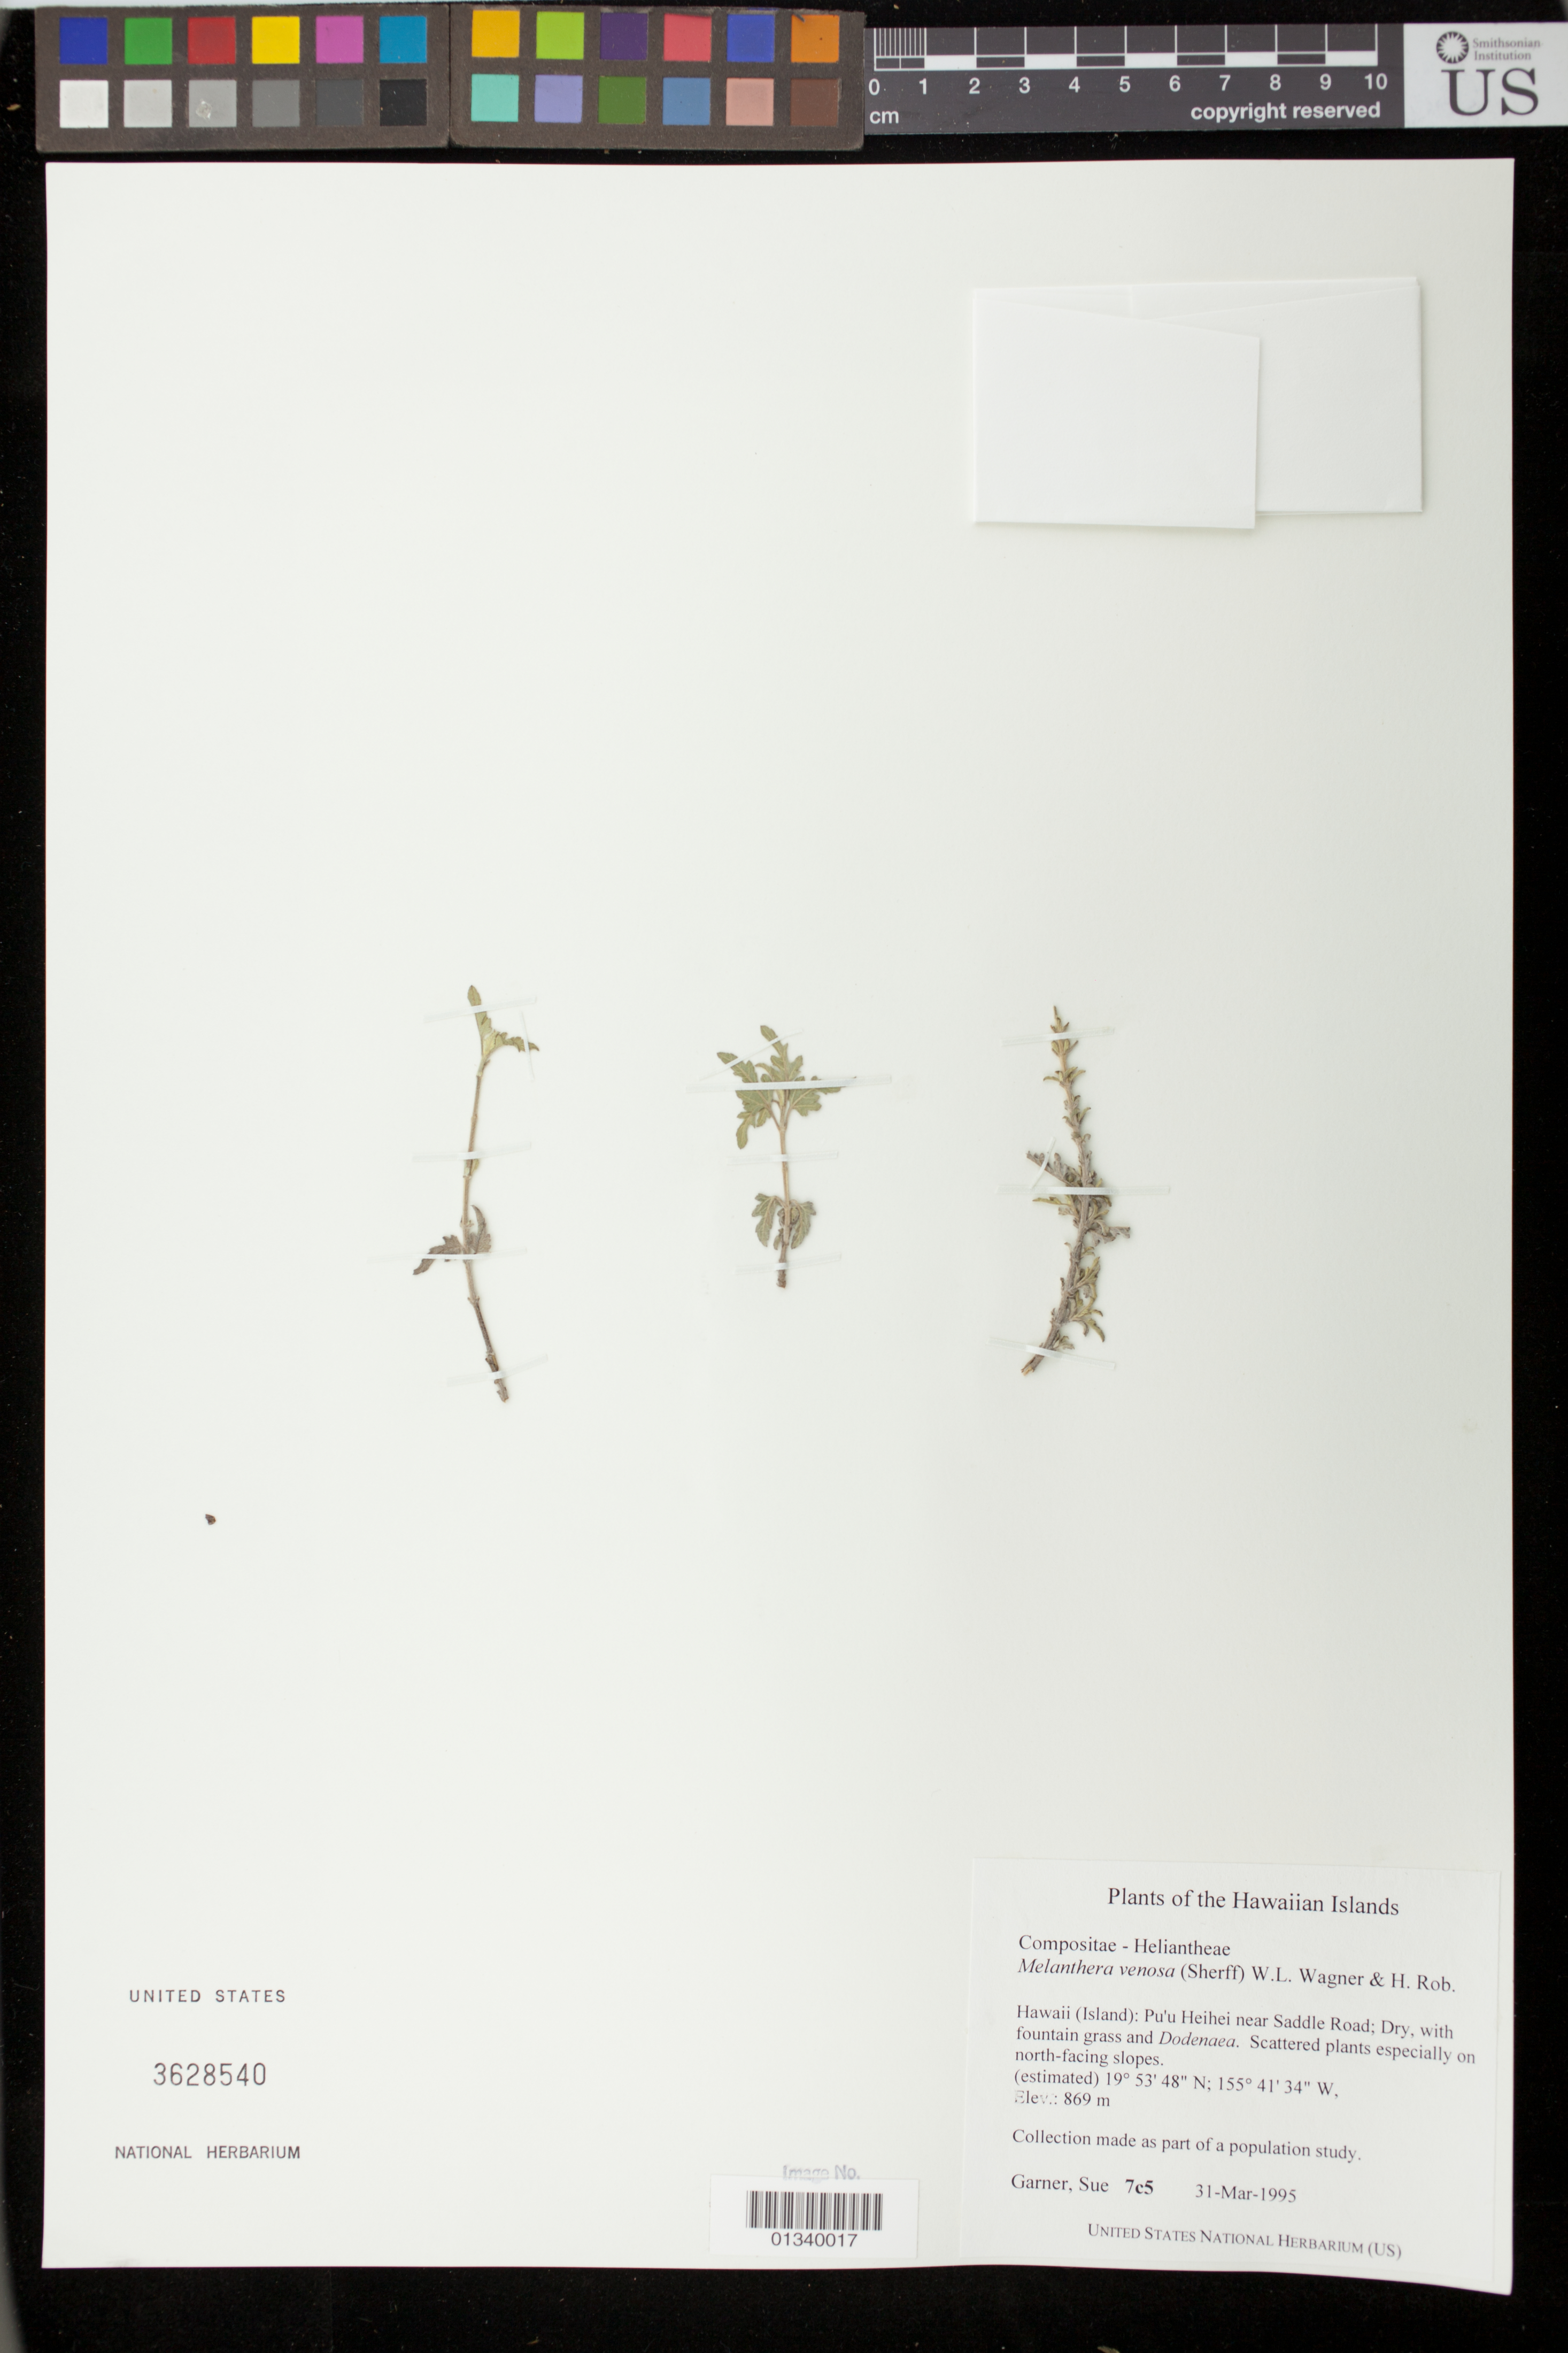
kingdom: Plantae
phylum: Tracheophyta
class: Magnoliopsida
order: Asterales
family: Asteraceae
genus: Wollastonia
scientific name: Wollastonia venosa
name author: (Sherff) Orchard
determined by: Wagner, W. L., (BOT), Smithsonian Institution - National Museum of Natural History (UNITED STATES)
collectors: S. Garner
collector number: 7c5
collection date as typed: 31 March 1995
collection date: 1995-03-31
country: United States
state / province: Hawaii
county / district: Hawaii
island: Hawaii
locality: Pu'u Heihei near Saddle Road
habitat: Dry with fountain grass and Dodenaea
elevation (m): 869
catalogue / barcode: US 3628540